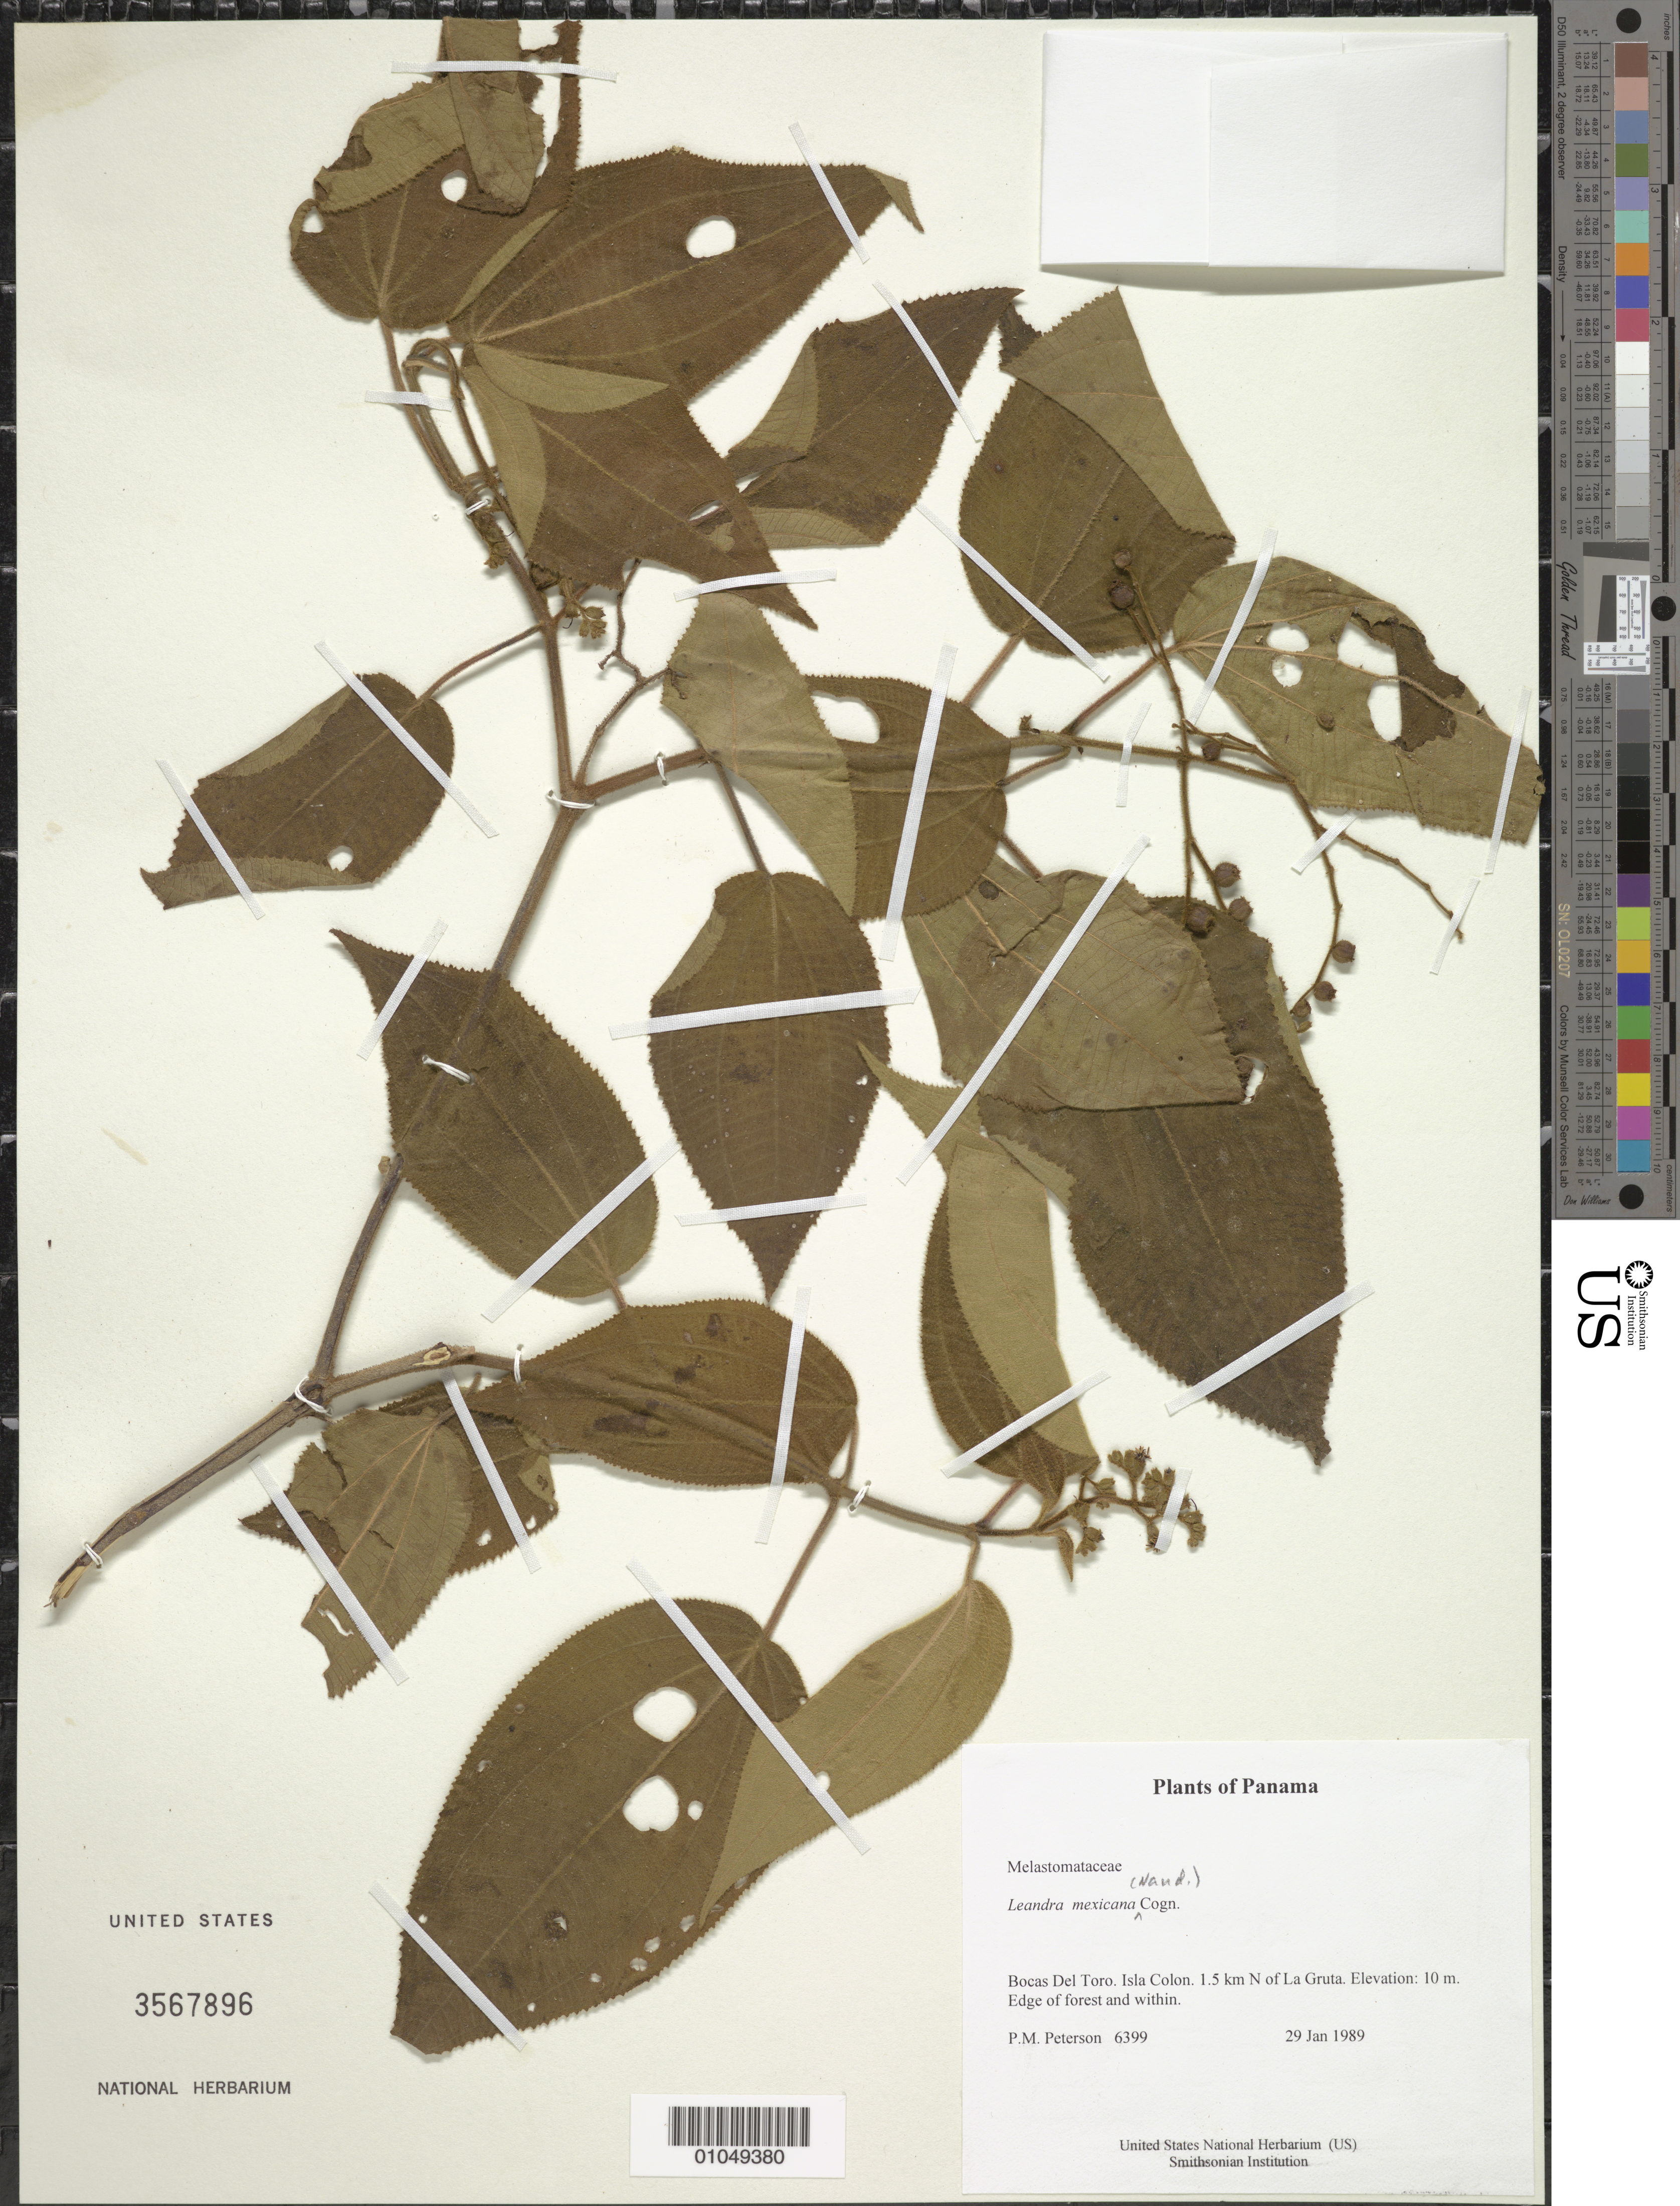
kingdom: Plantae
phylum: Tracheophyta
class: Magnoliopsida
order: Myrtales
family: Melastomataceae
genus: Leandra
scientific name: Leandra mexicana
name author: (Naudin) Cogn.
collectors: P. M. Peterson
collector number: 06399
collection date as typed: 29 Jan 1989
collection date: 1989-01-29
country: Panama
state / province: Bocas del Toro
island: Colón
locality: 1.5 km N of La Gruta.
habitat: Edge of forest and within.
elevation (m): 10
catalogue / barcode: US 3567896